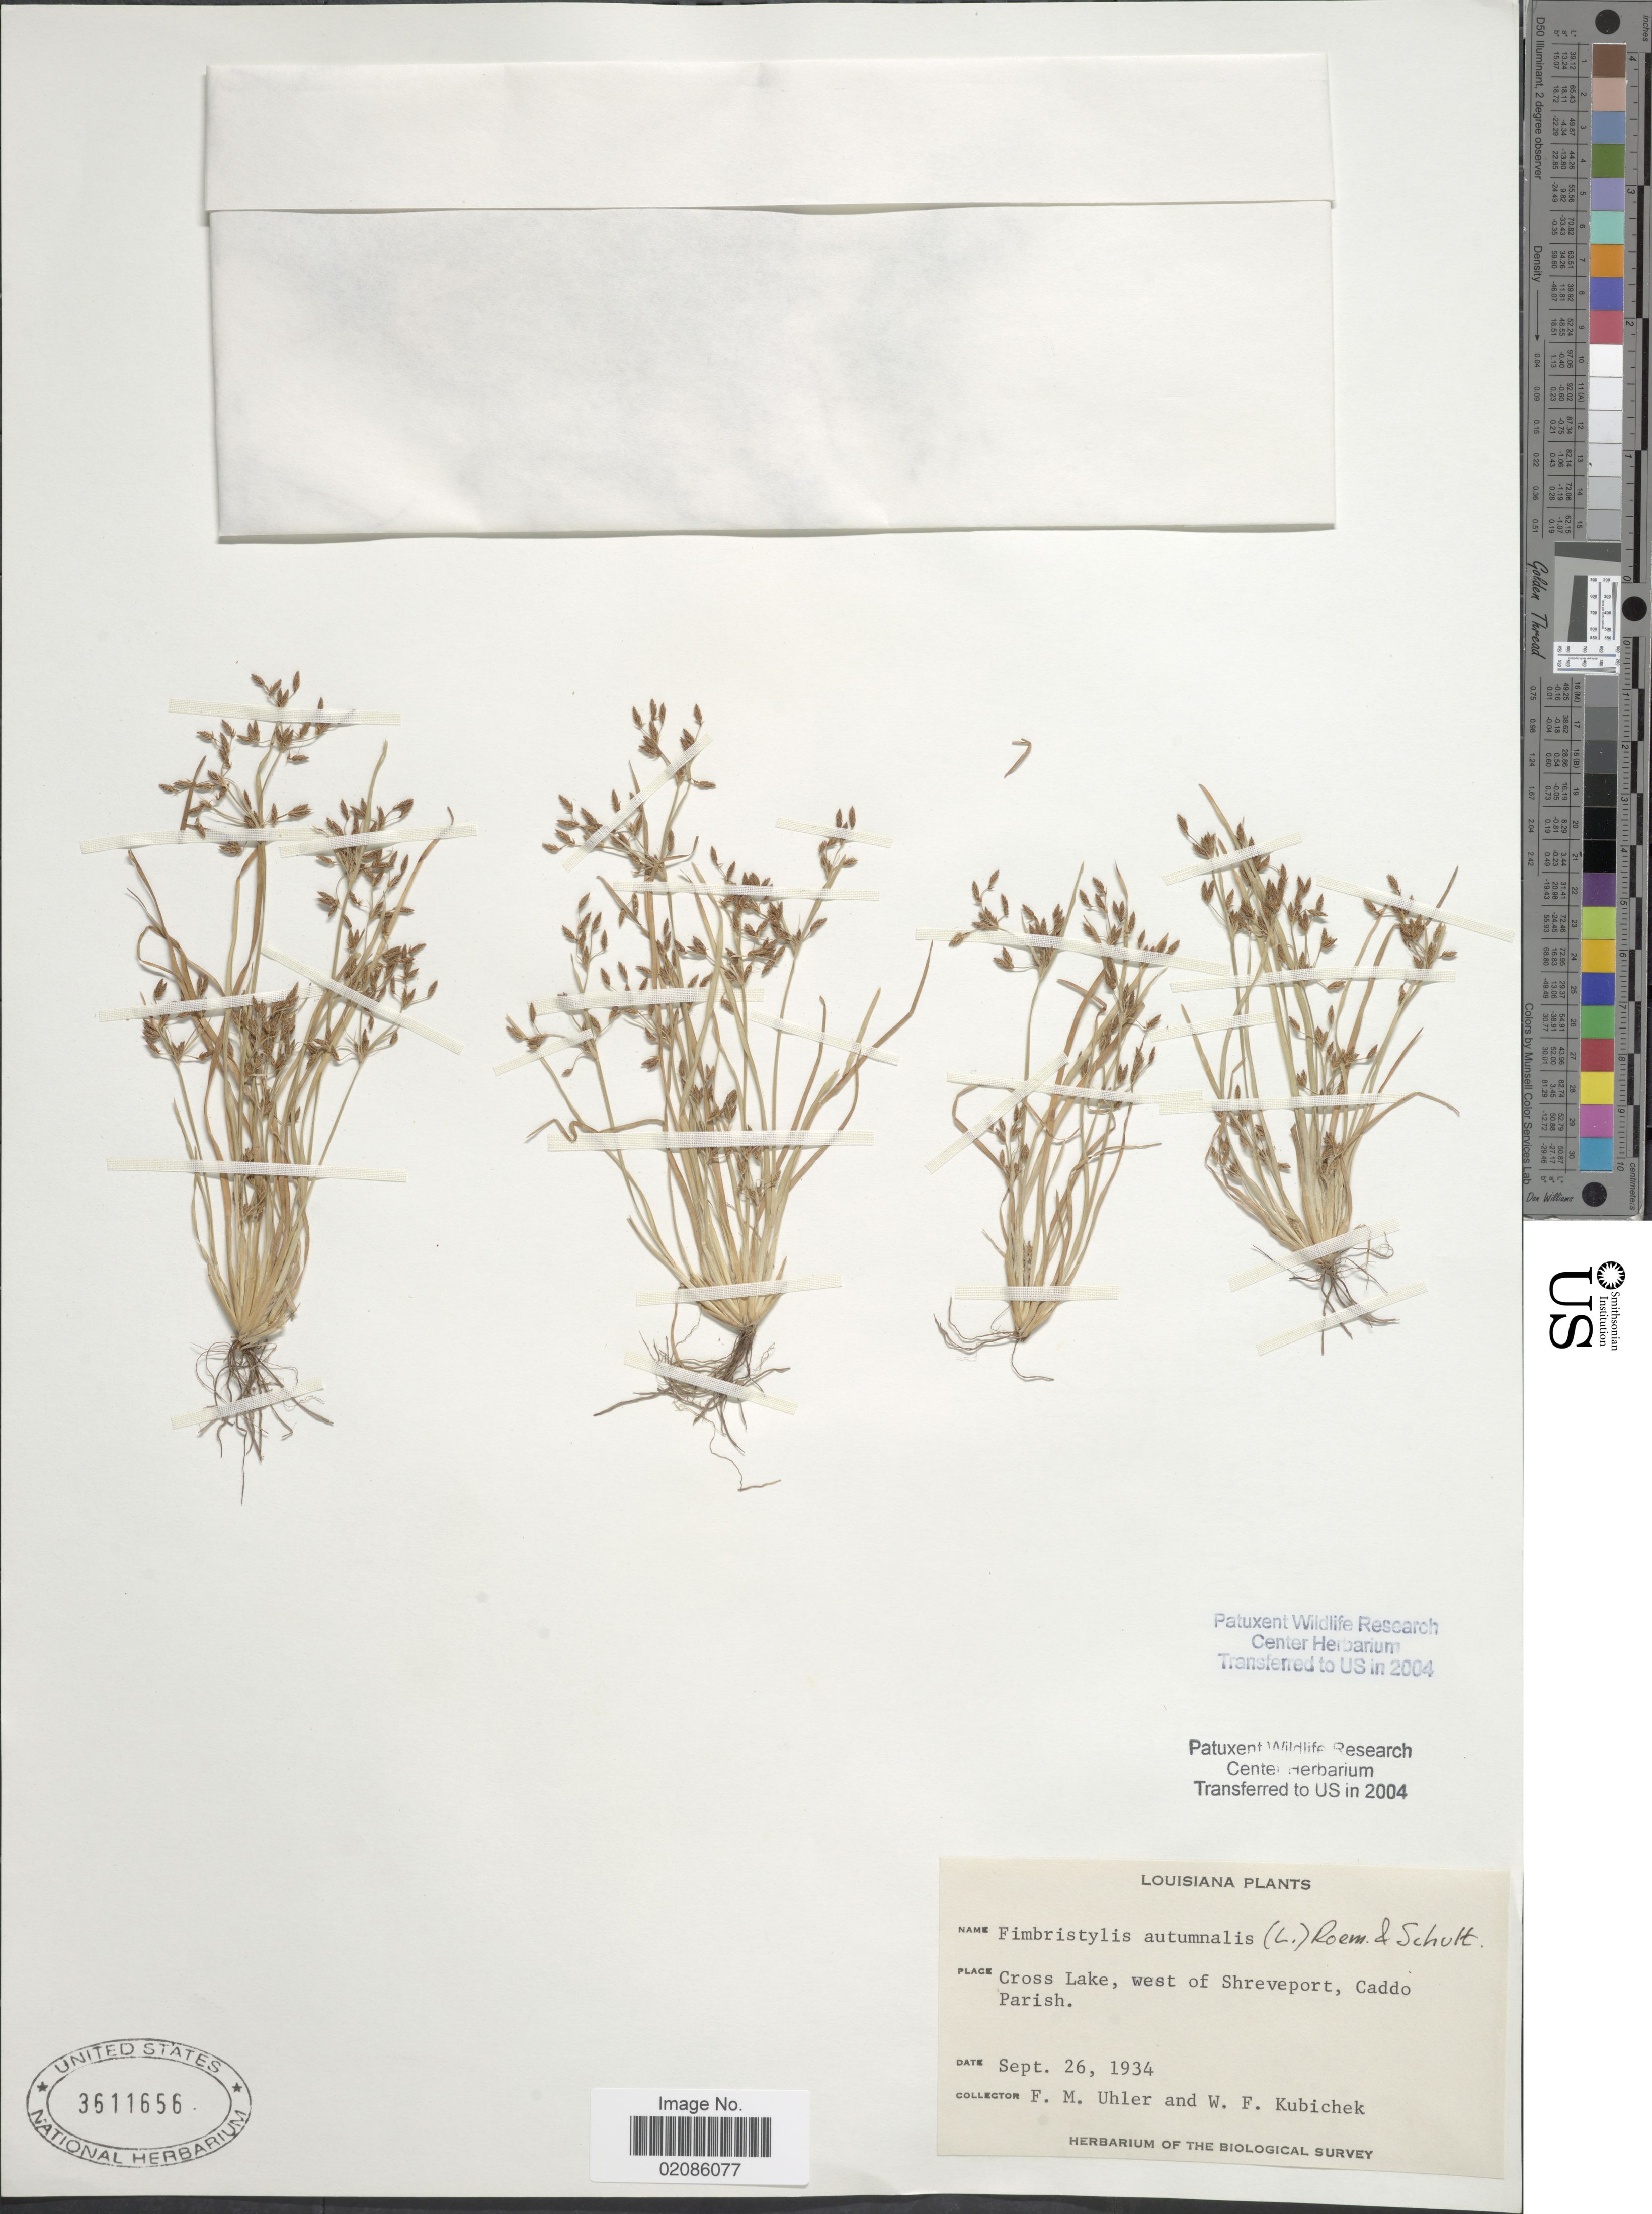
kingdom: Plantae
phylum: Tracheophyta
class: Liliopsida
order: Poales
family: Cyperaceae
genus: Fimbristylis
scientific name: Fimbristylis autumnalis (L.) Roem. & Schult.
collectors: F. M. Uhler & W. Kubichek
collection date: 1934-09-26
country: United States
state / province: Louisiana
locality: Cross Lake, west of Shreveport, Caddo Parish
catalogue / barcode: US 3611656